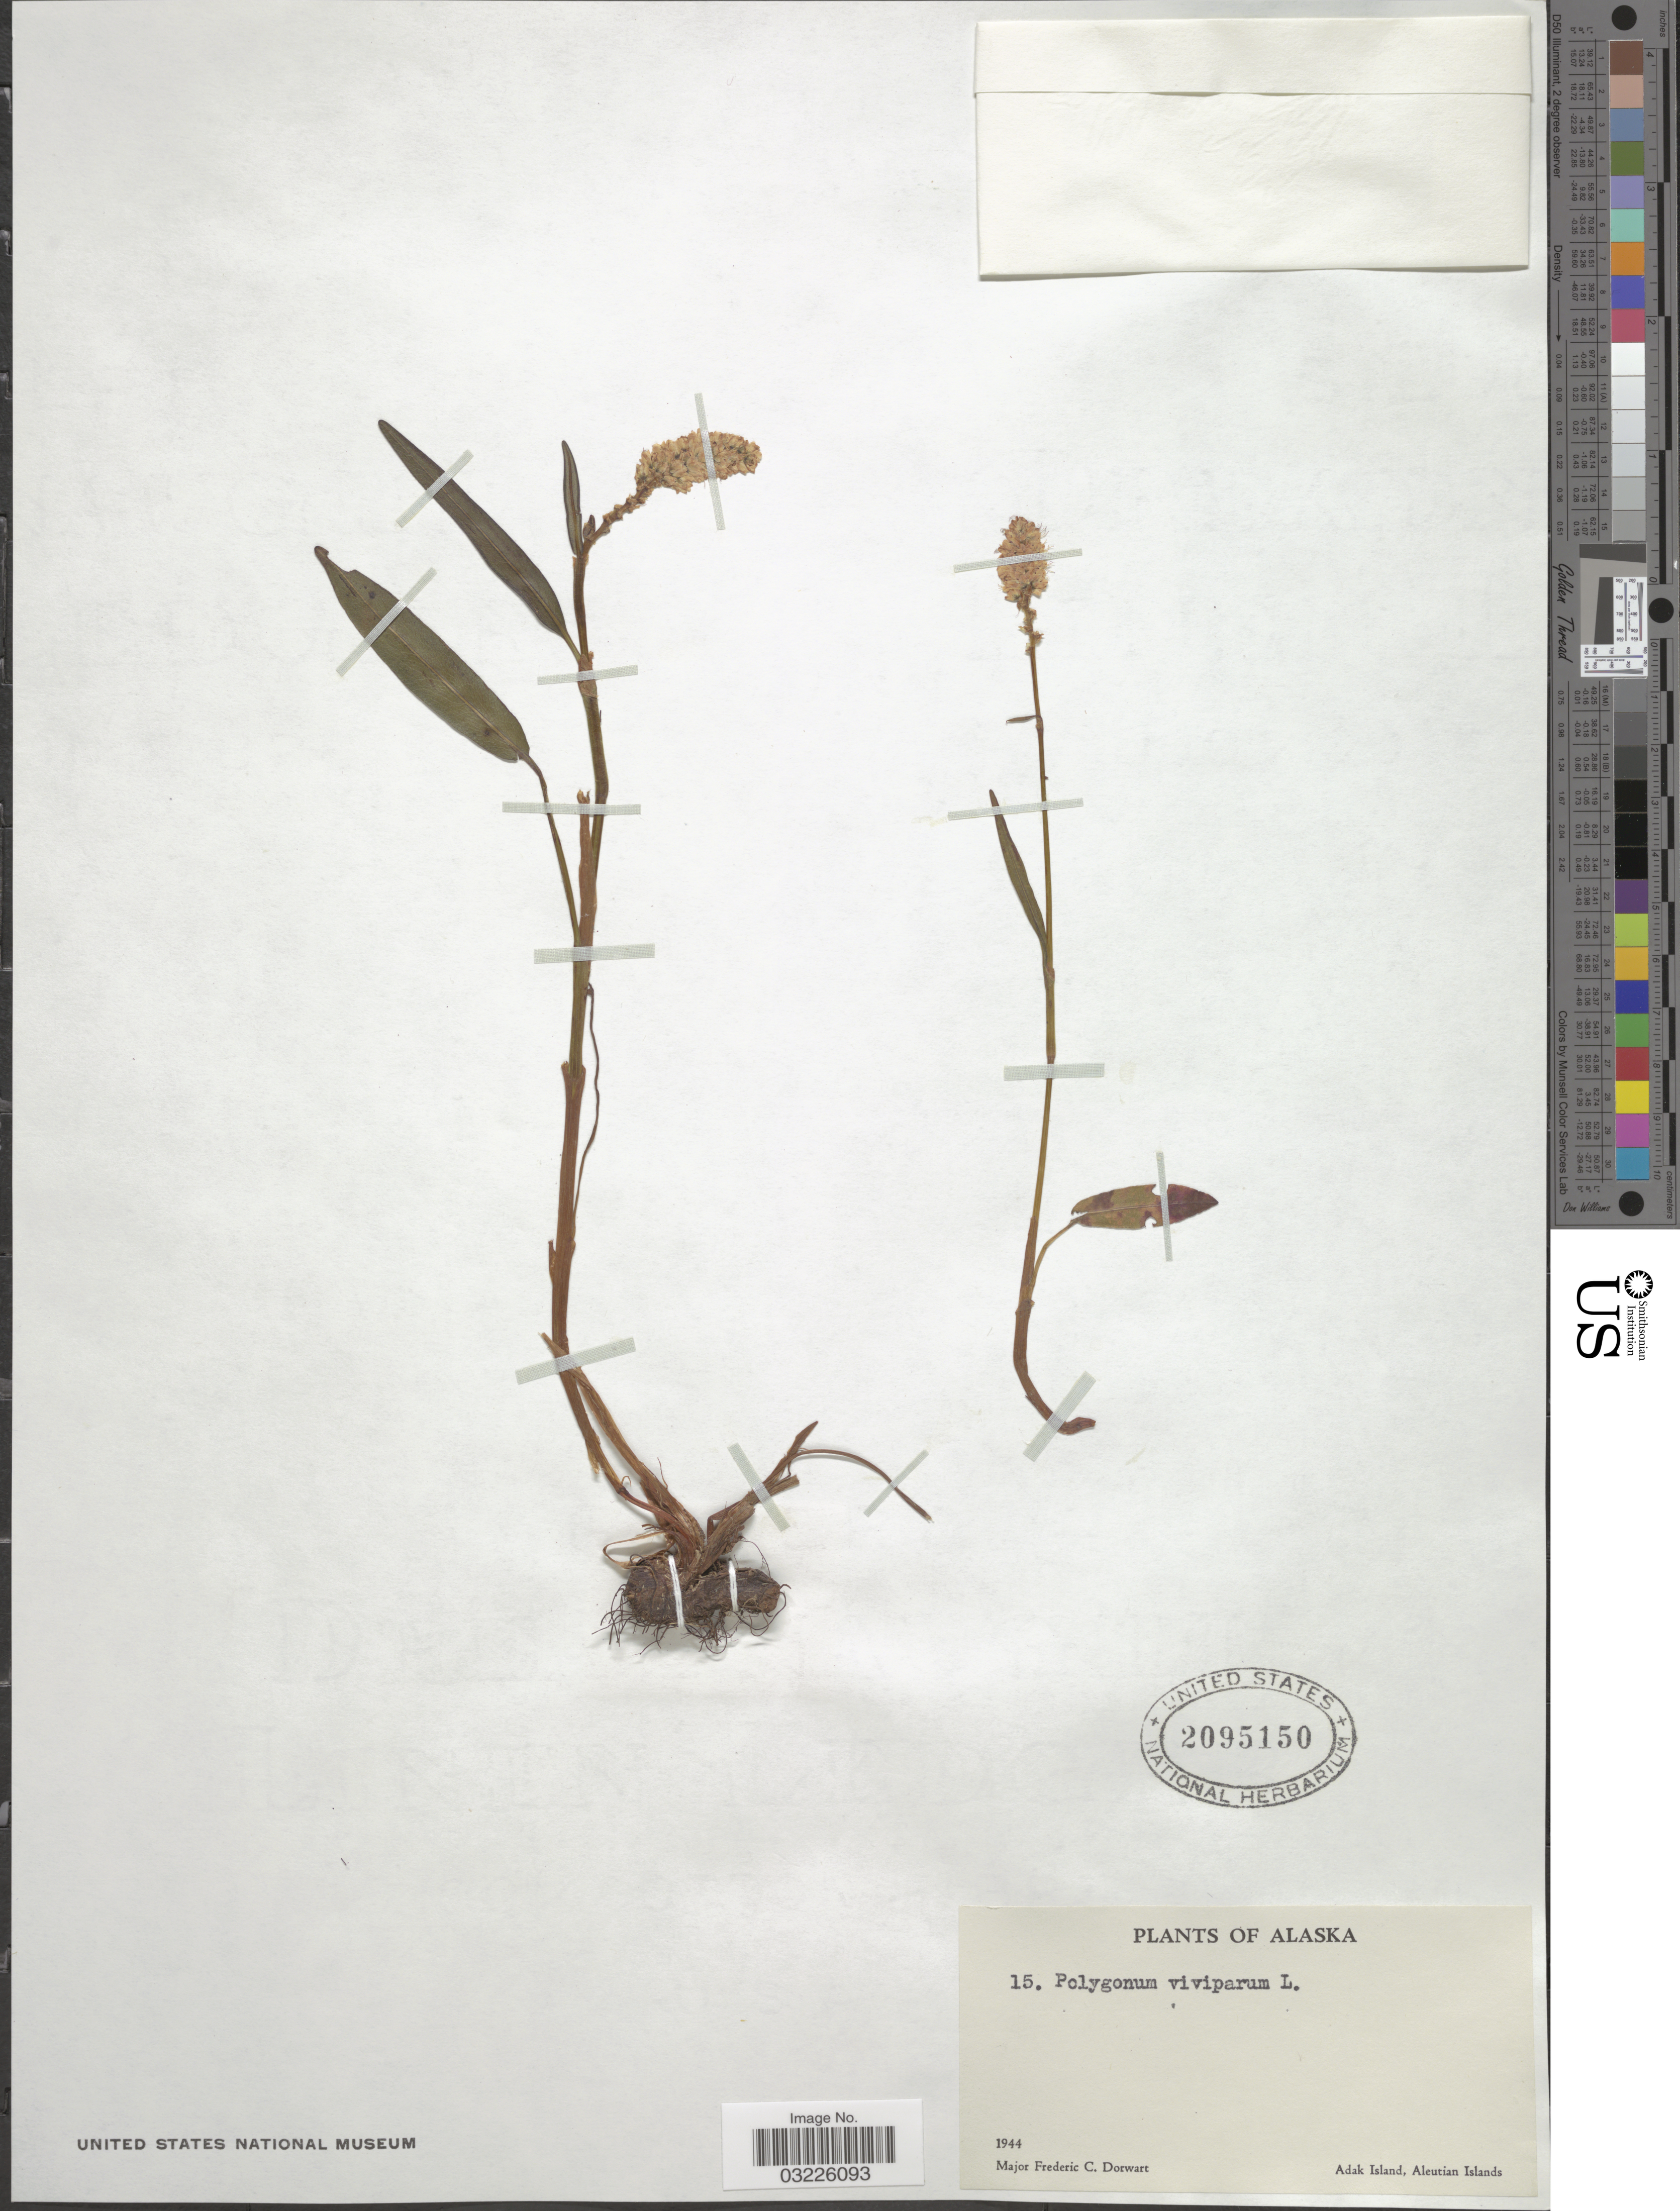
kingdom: Plantae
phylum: Tracheophyta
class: Magnoliopsida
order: Caryophyllales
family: Polygonaceae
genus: Bistorta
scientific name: Bistorta vivipara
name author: (L.) Delarbre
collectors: F. Dorwart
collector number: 15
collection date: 1944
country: United States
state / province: Alaska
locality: Adak Island, Aleutian Islands.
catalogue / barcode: US 2095150